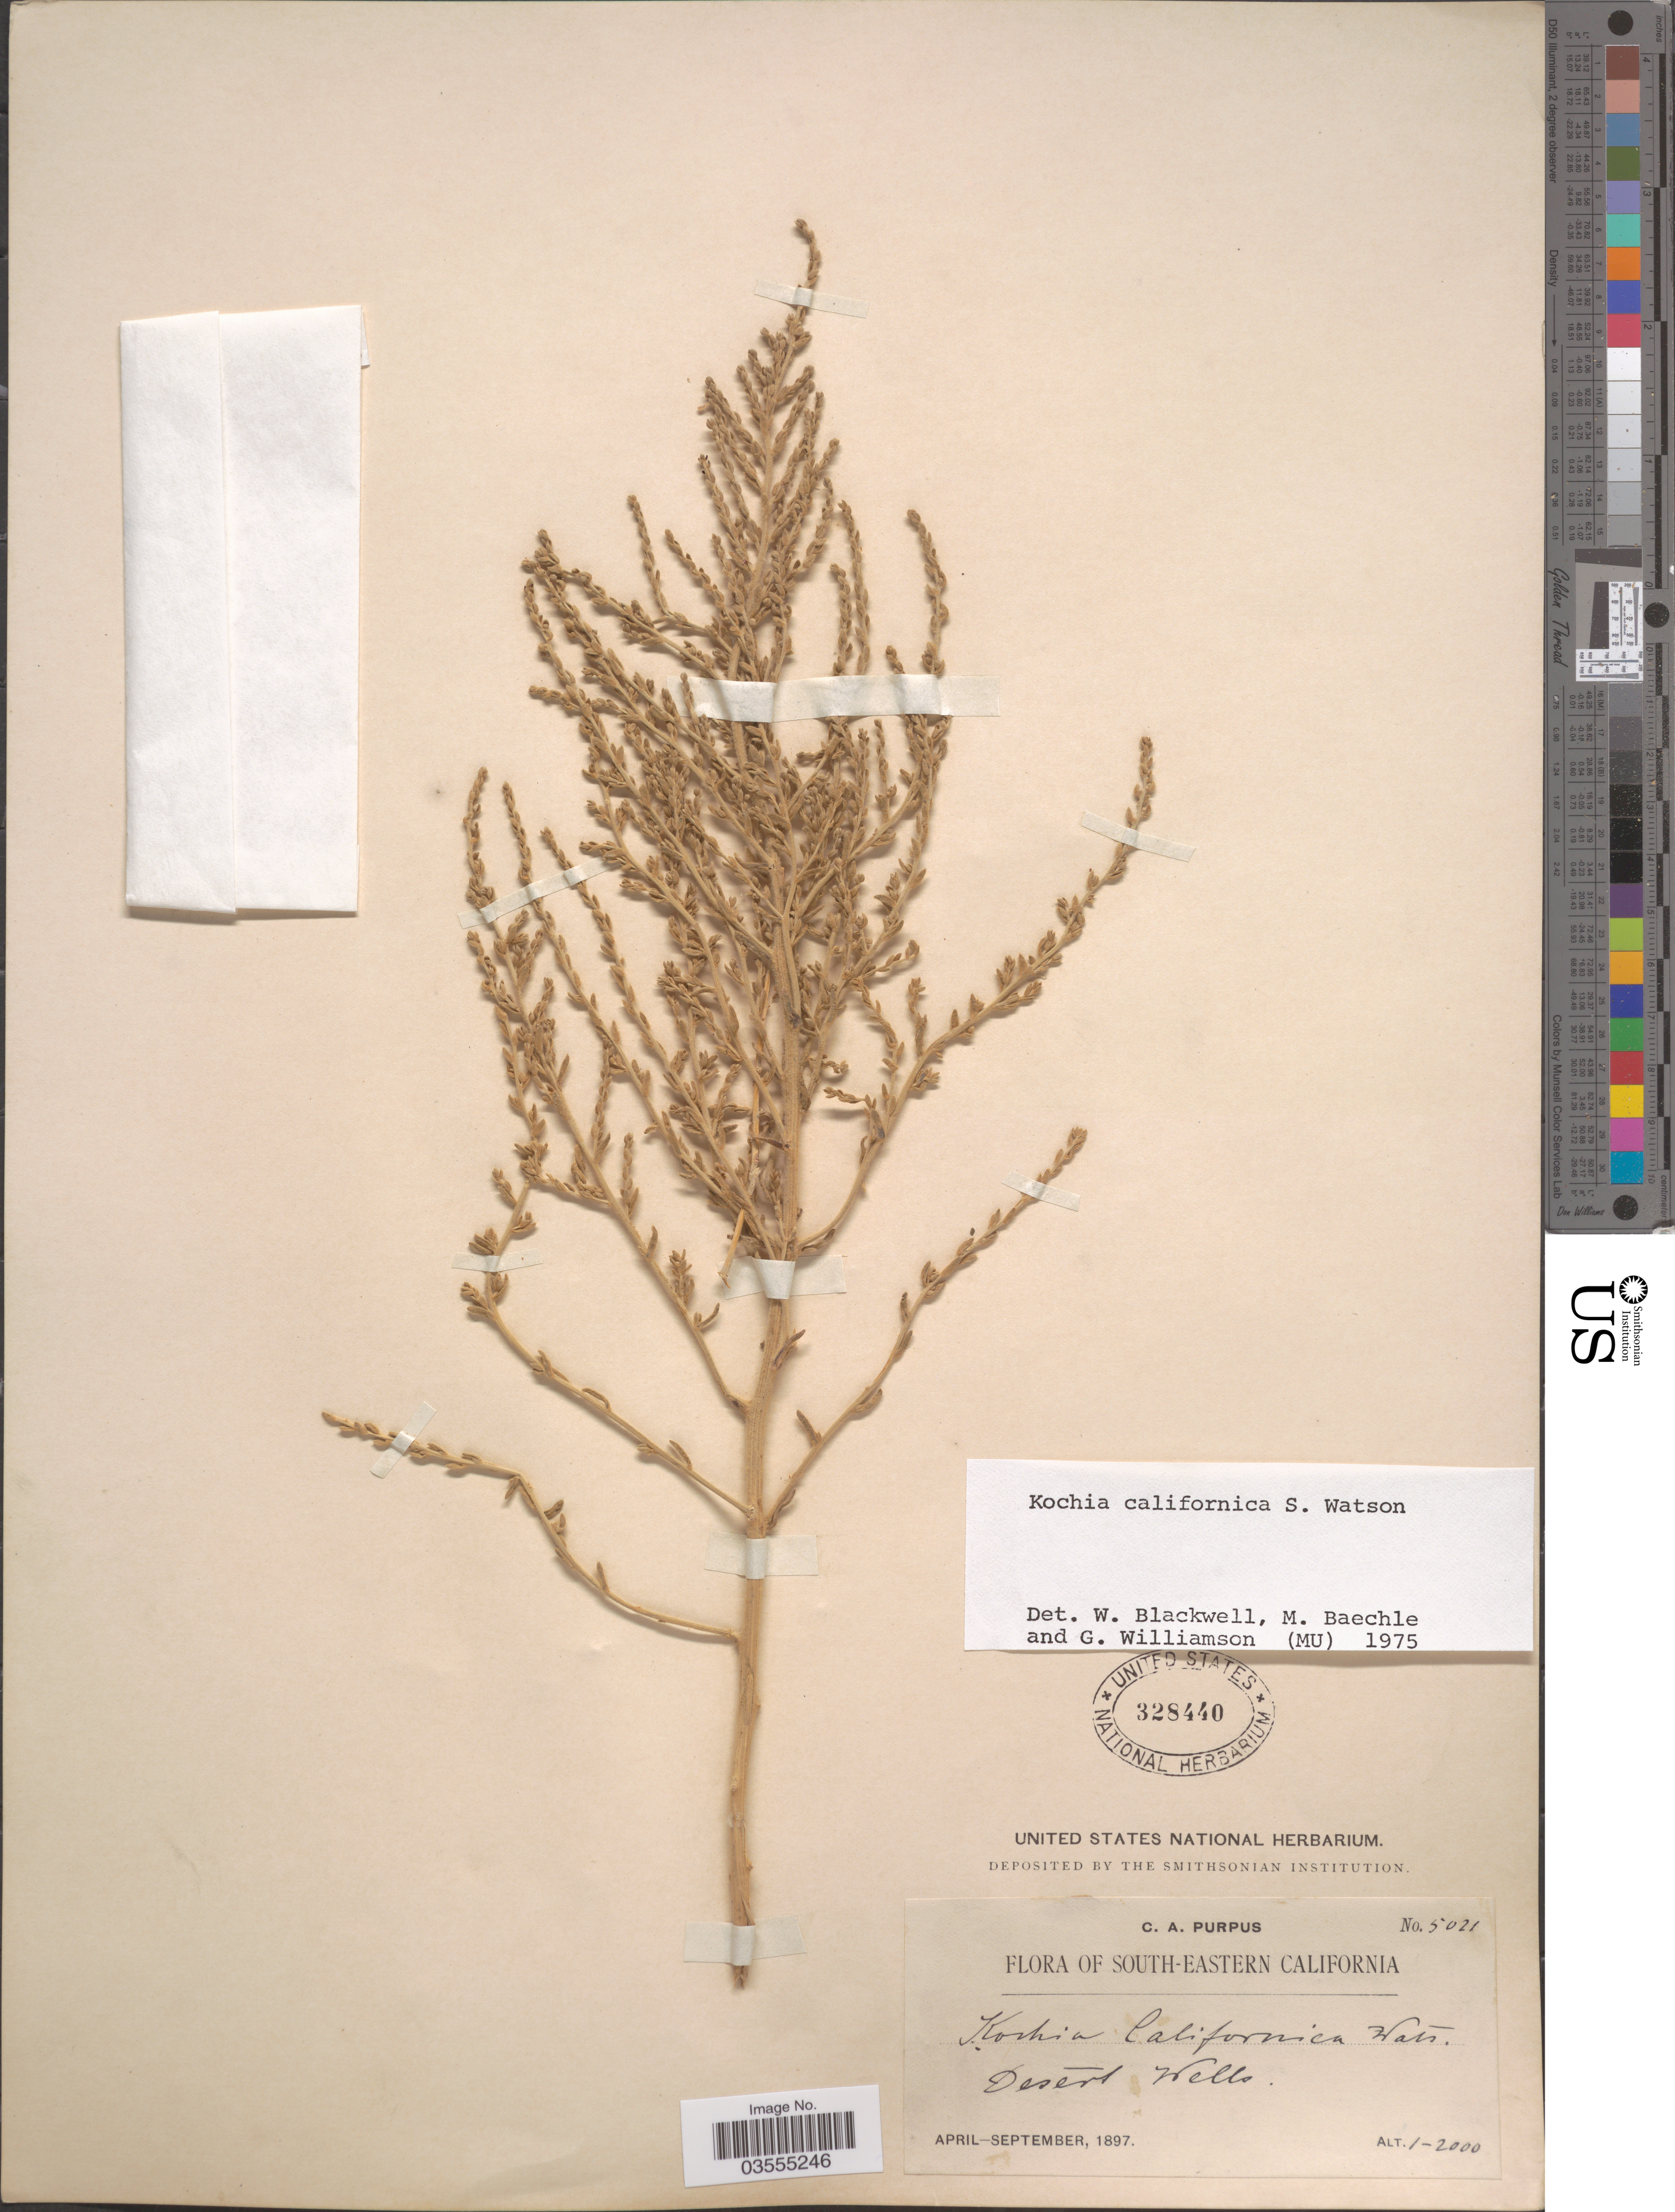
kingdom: Plantae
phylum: Tracheophyta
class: Magnoliopsida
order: Caryophyllales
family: Amaranthaceae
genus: Neokochia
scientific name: Neokochia californica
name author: (S. Watson) G.L. Chu & S.C. Sand.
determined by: U.S. National Herbarium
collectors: C. A. Purpus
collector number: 5021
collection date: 1897-04/1897-09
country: United States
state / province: California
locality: South-eastern California. Desert Wells.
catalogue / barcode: US 328440